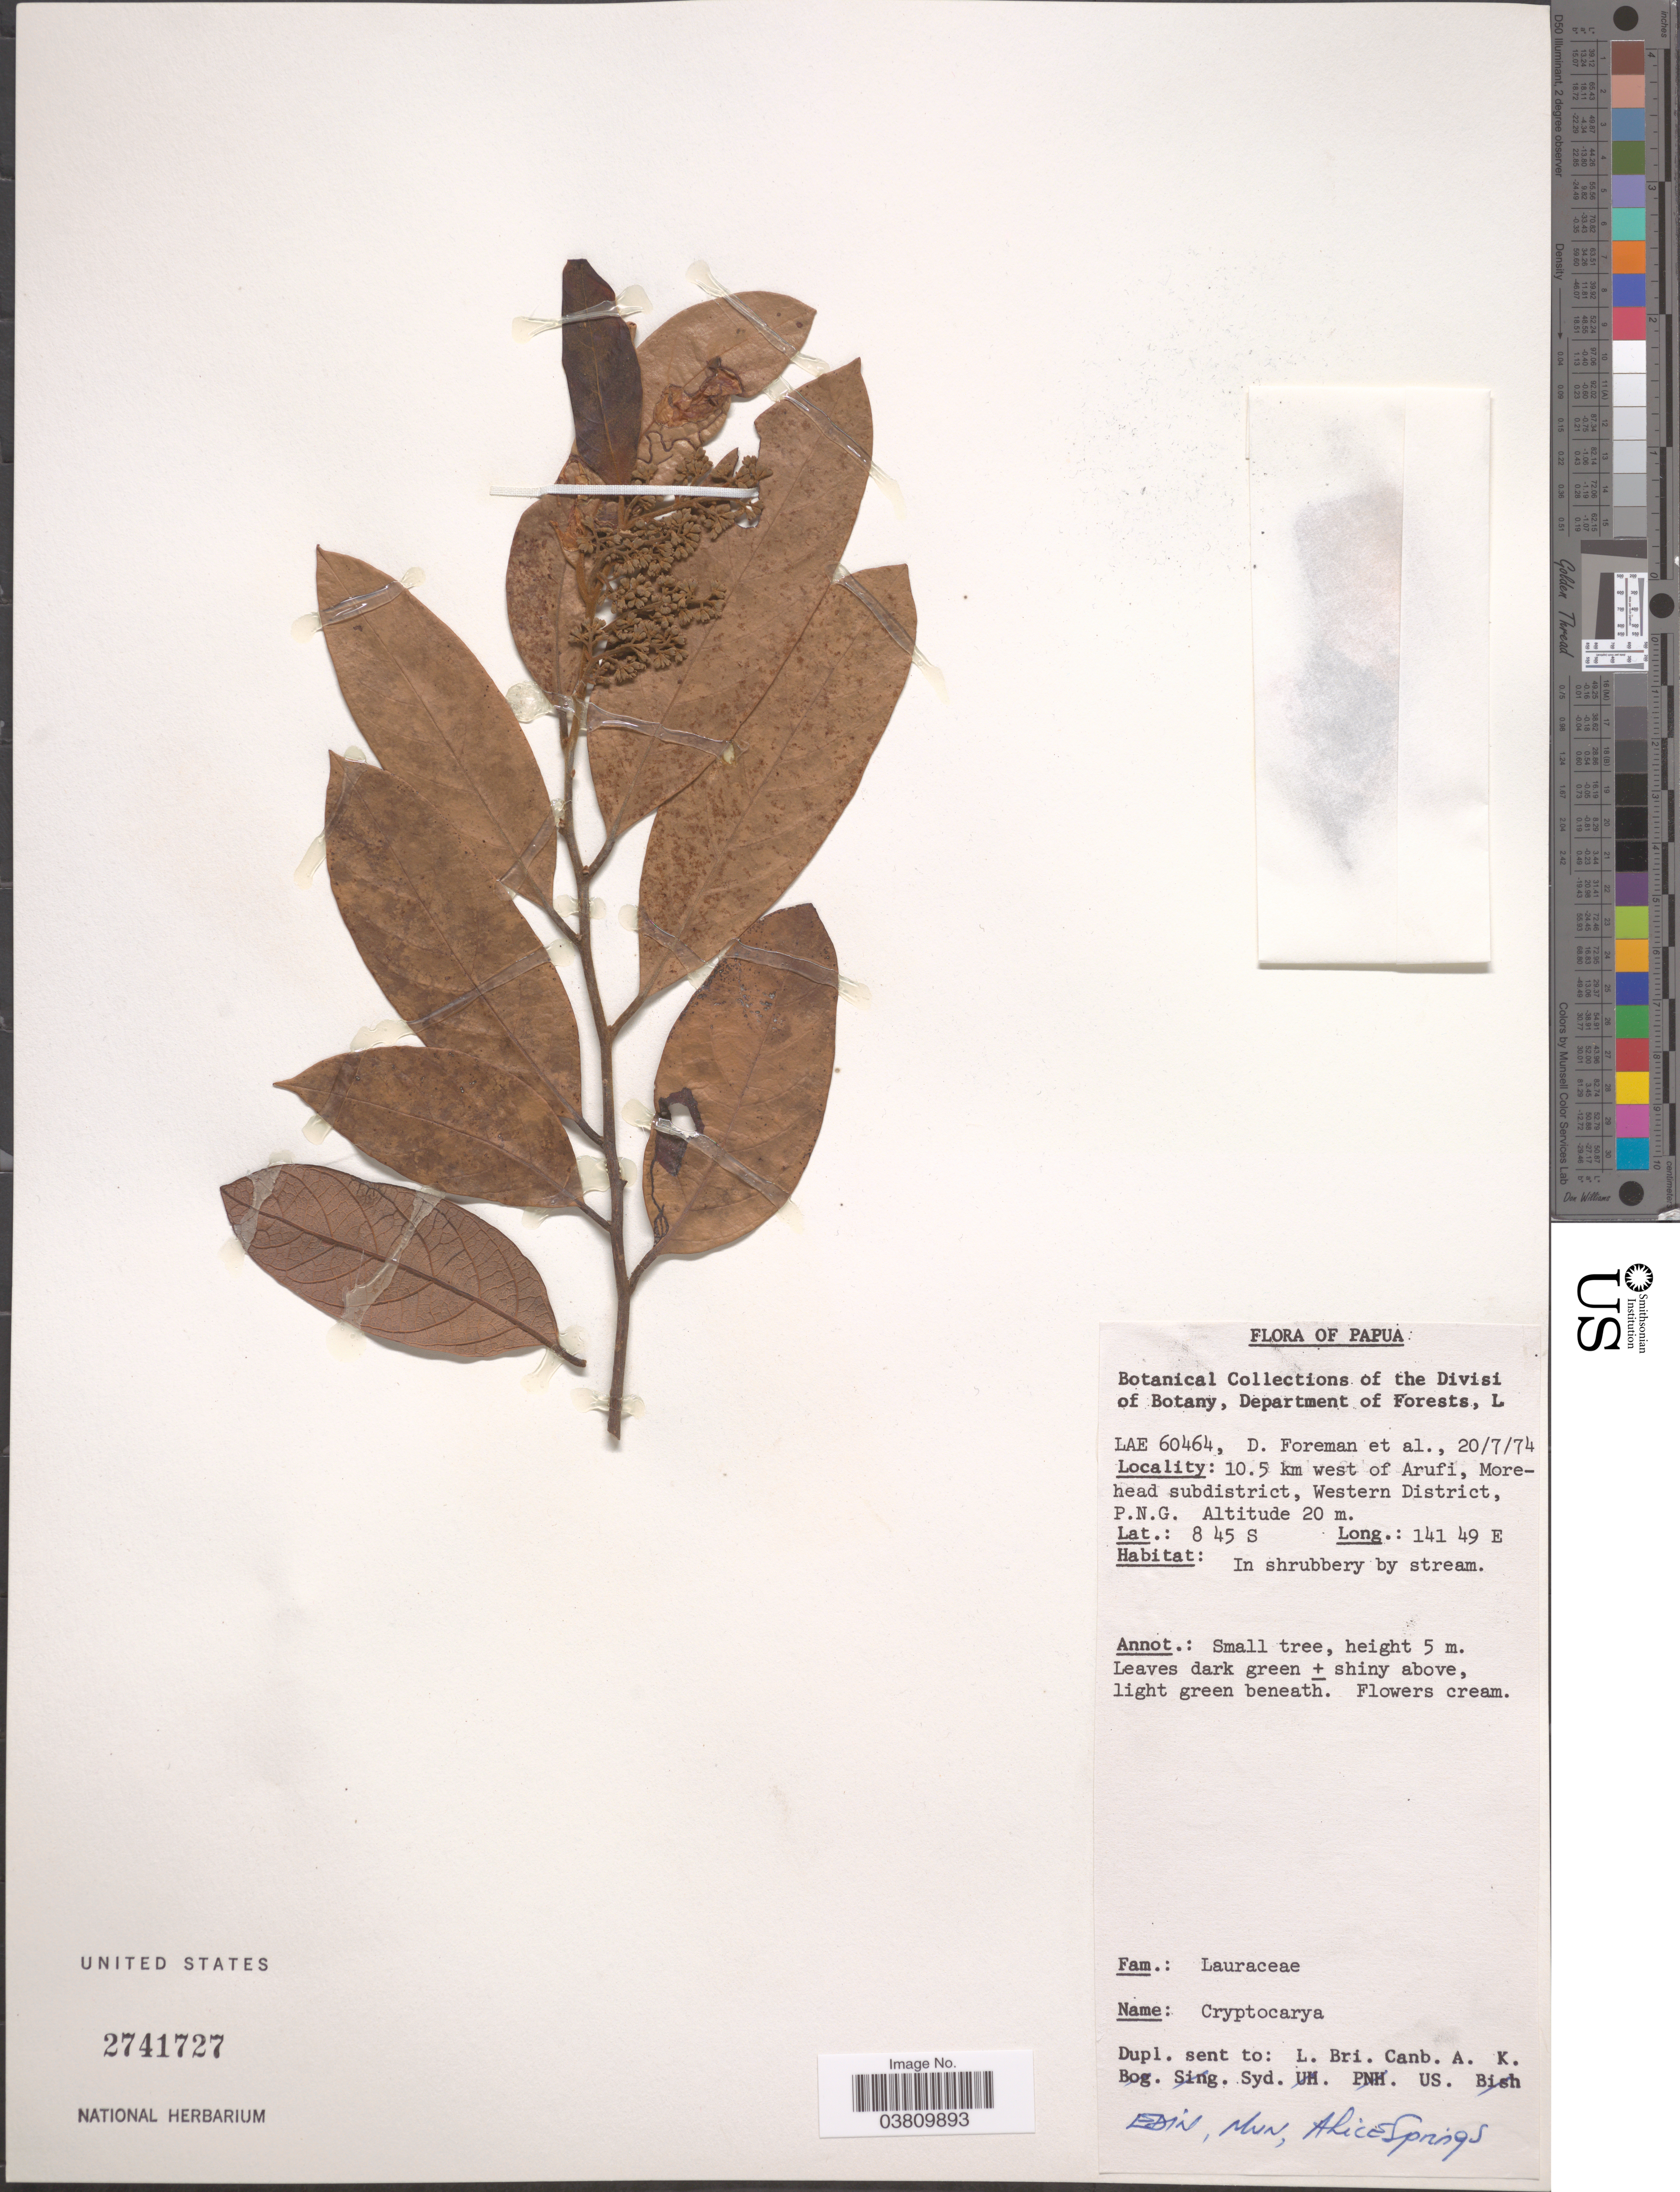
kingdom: Plantae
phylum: Tracheophyta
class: Magnoliopsida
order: Laurales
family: Lauraceae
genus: Cryptocarya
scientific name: Cryptocarya sp.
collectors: D. Foreman & et al.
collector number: LAE 60464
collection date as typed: Transcribed d/m/y: 20/7/74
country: Papua New Guinea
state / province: Manus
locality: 10.5 km west of Arufi, Morehead subdistrict, Western District, P.N.G.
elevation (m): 20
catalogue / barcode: US 2741727